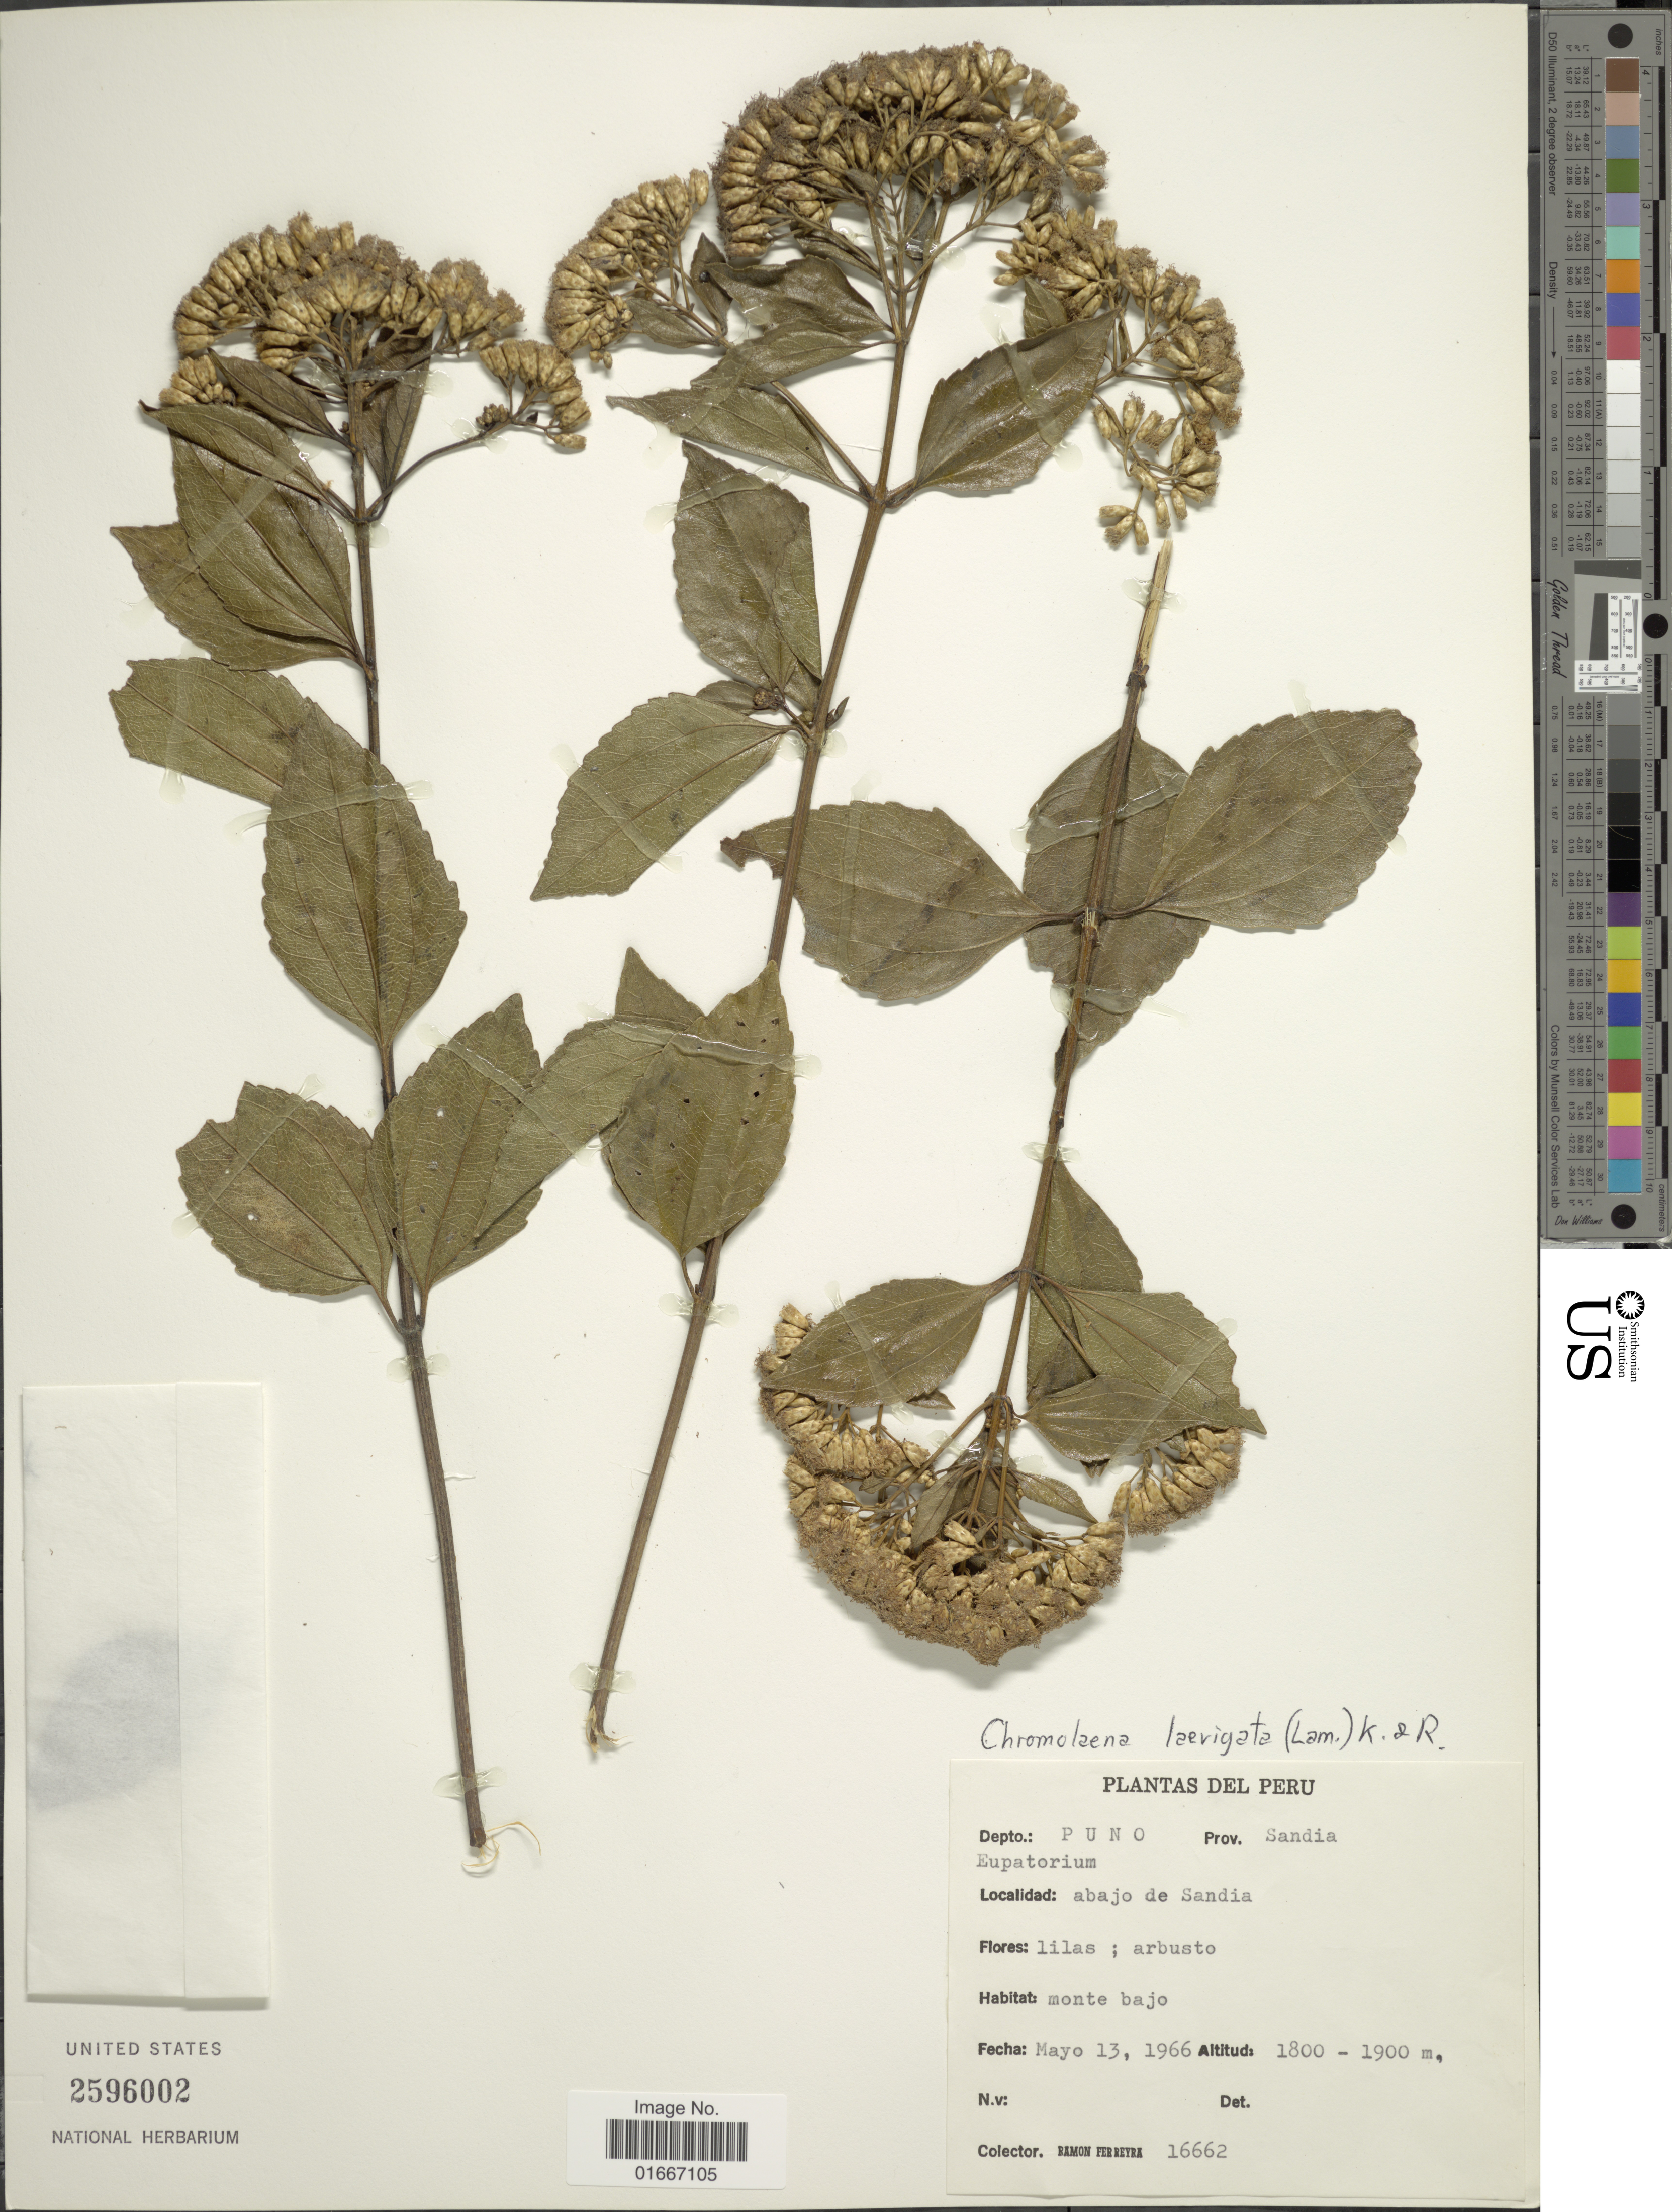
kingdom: Plantae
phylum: Tracheophyta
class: Magnoliopsida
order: Asterales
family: Asteraceae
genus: Chromolaena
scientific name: Chromolaena laevigata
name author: (Lam.) R.M. King & H. Rob.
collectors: R. A. Ferreyra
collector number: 16662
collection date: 1966-05-13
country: Peru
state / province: Puno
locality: Prov. Sandia. abajo de Sandia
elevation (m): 1800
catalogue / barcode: US 2596002